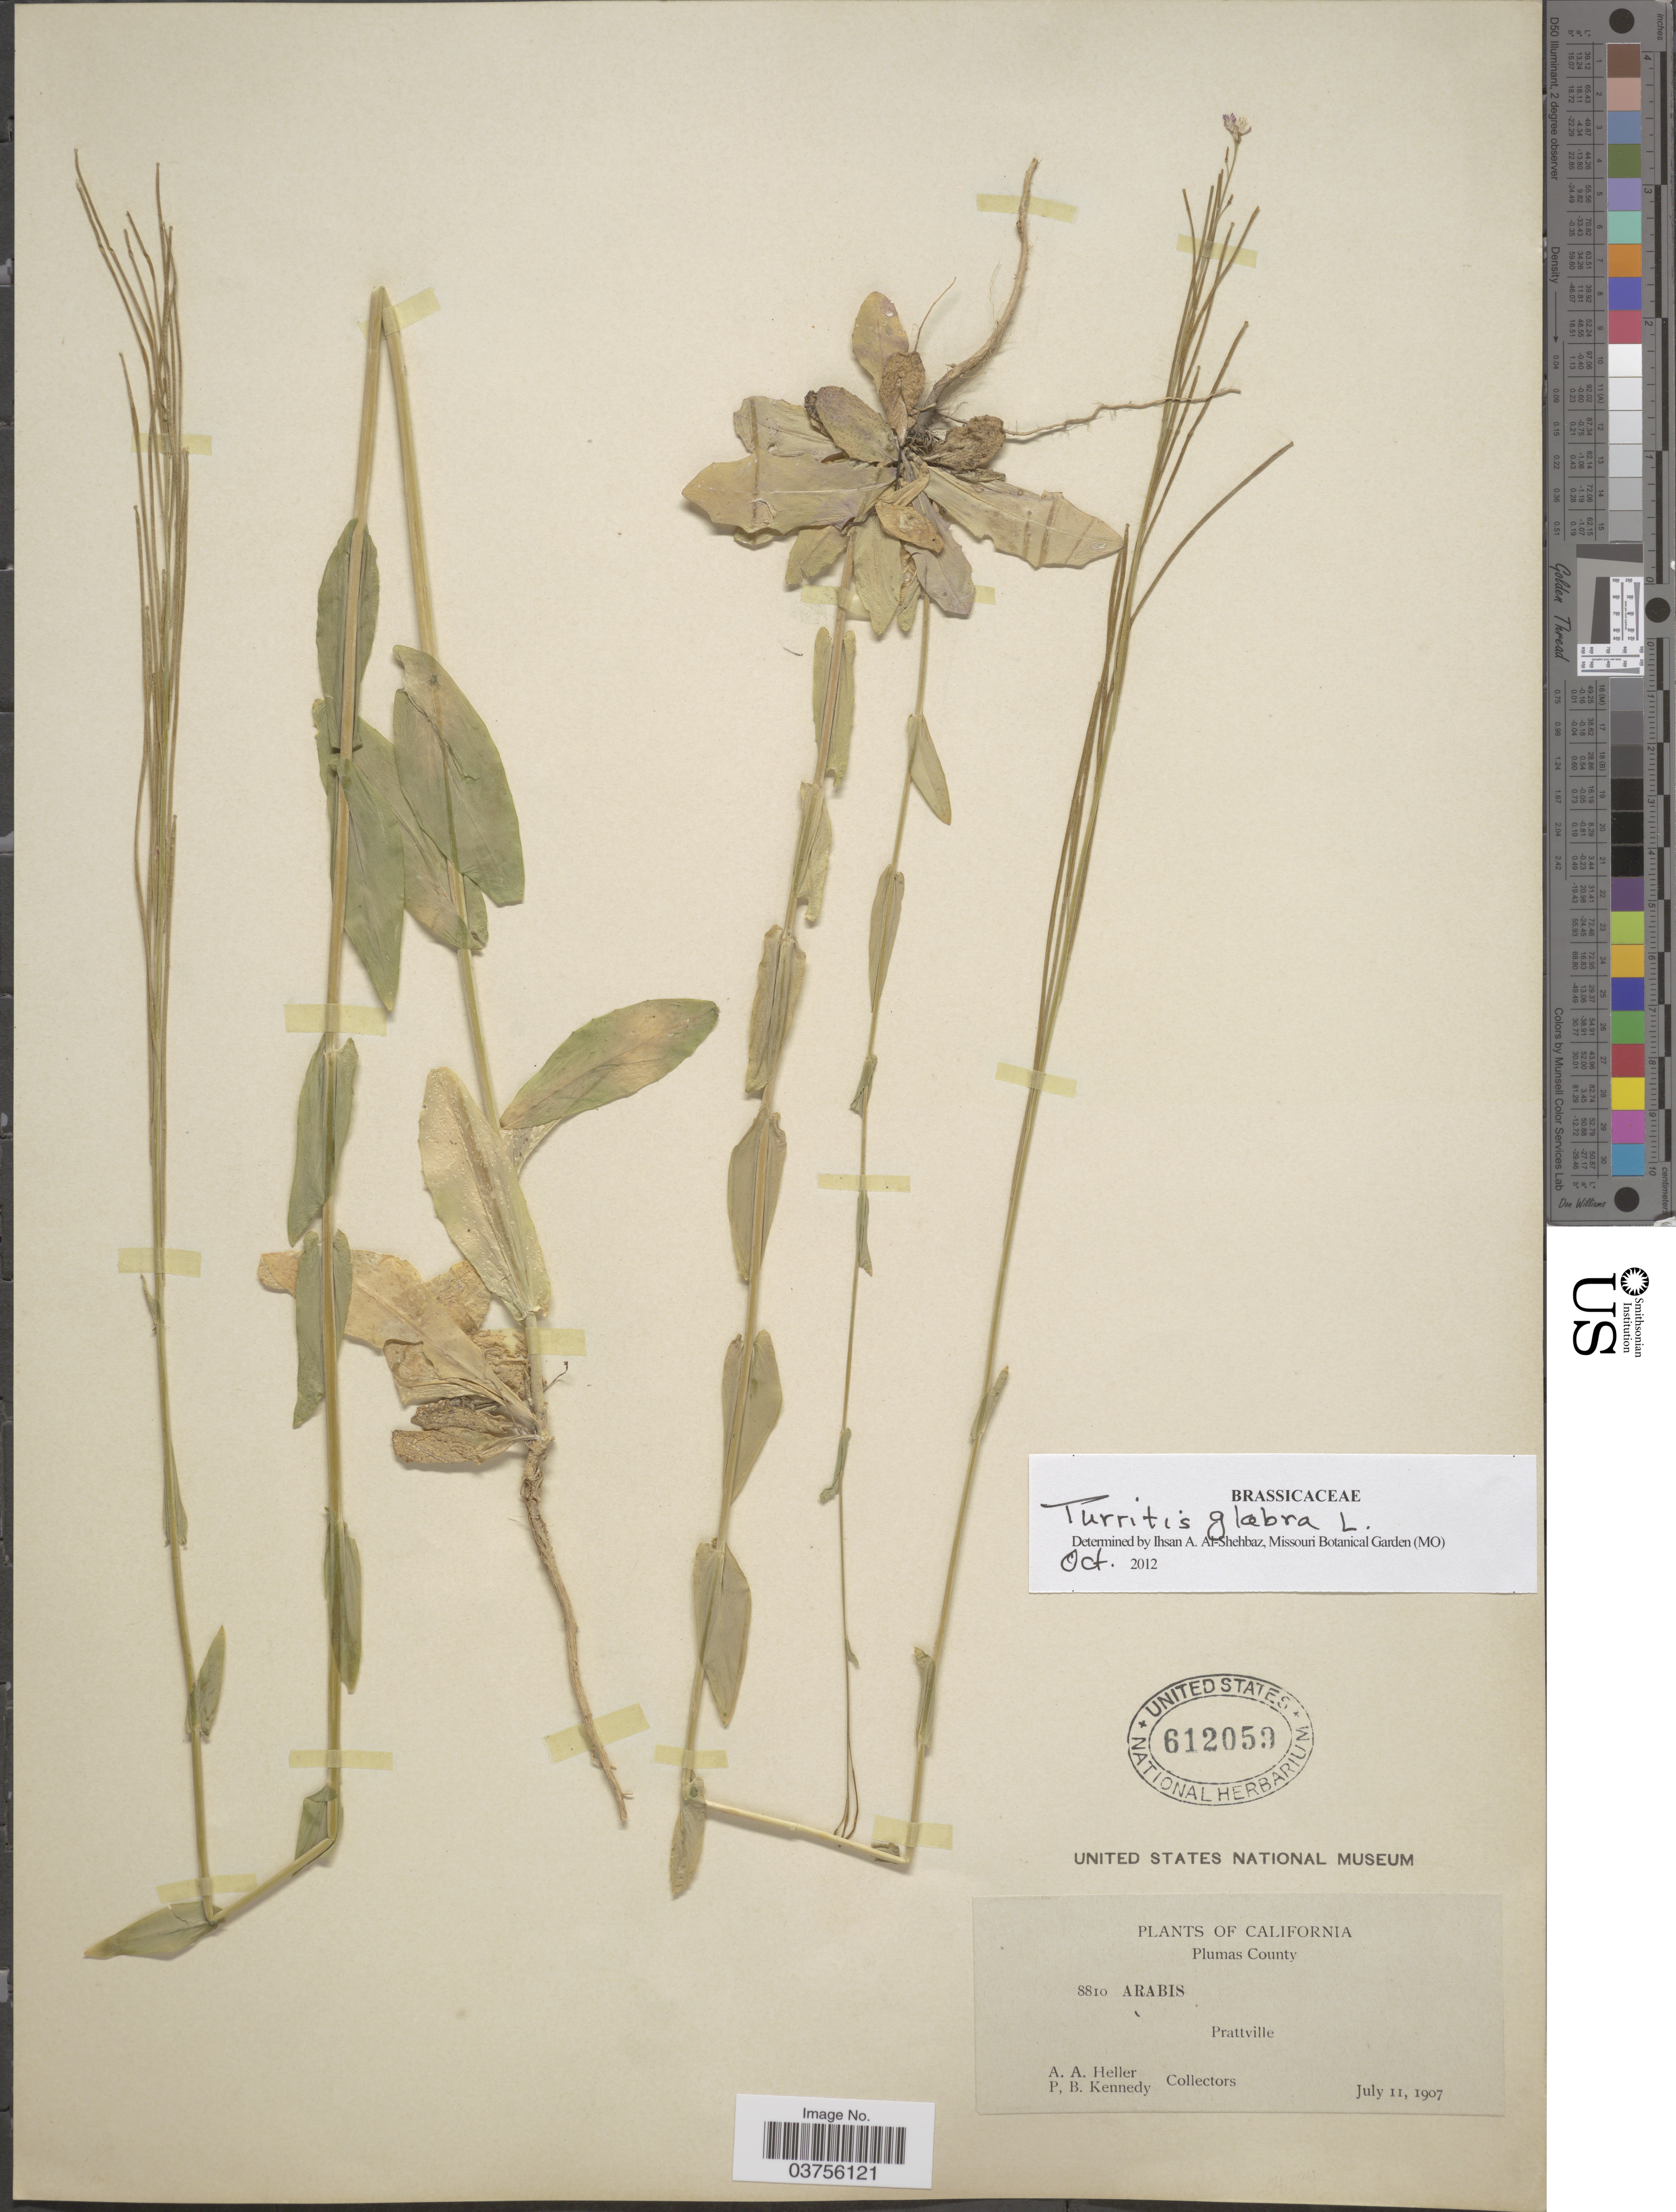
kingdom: Plantae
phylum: Tracheophyta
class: Magnoliopsida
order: Brassicales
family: Brassicaceae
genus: Turritis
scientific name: Turritis glabra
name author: L.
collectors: A. A. Heller & P. B. Kennedy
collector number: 8810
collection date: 1907-07-11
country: United States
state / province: California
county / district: Plumas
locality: Plumas County. Prattville.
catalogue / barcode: US 612059